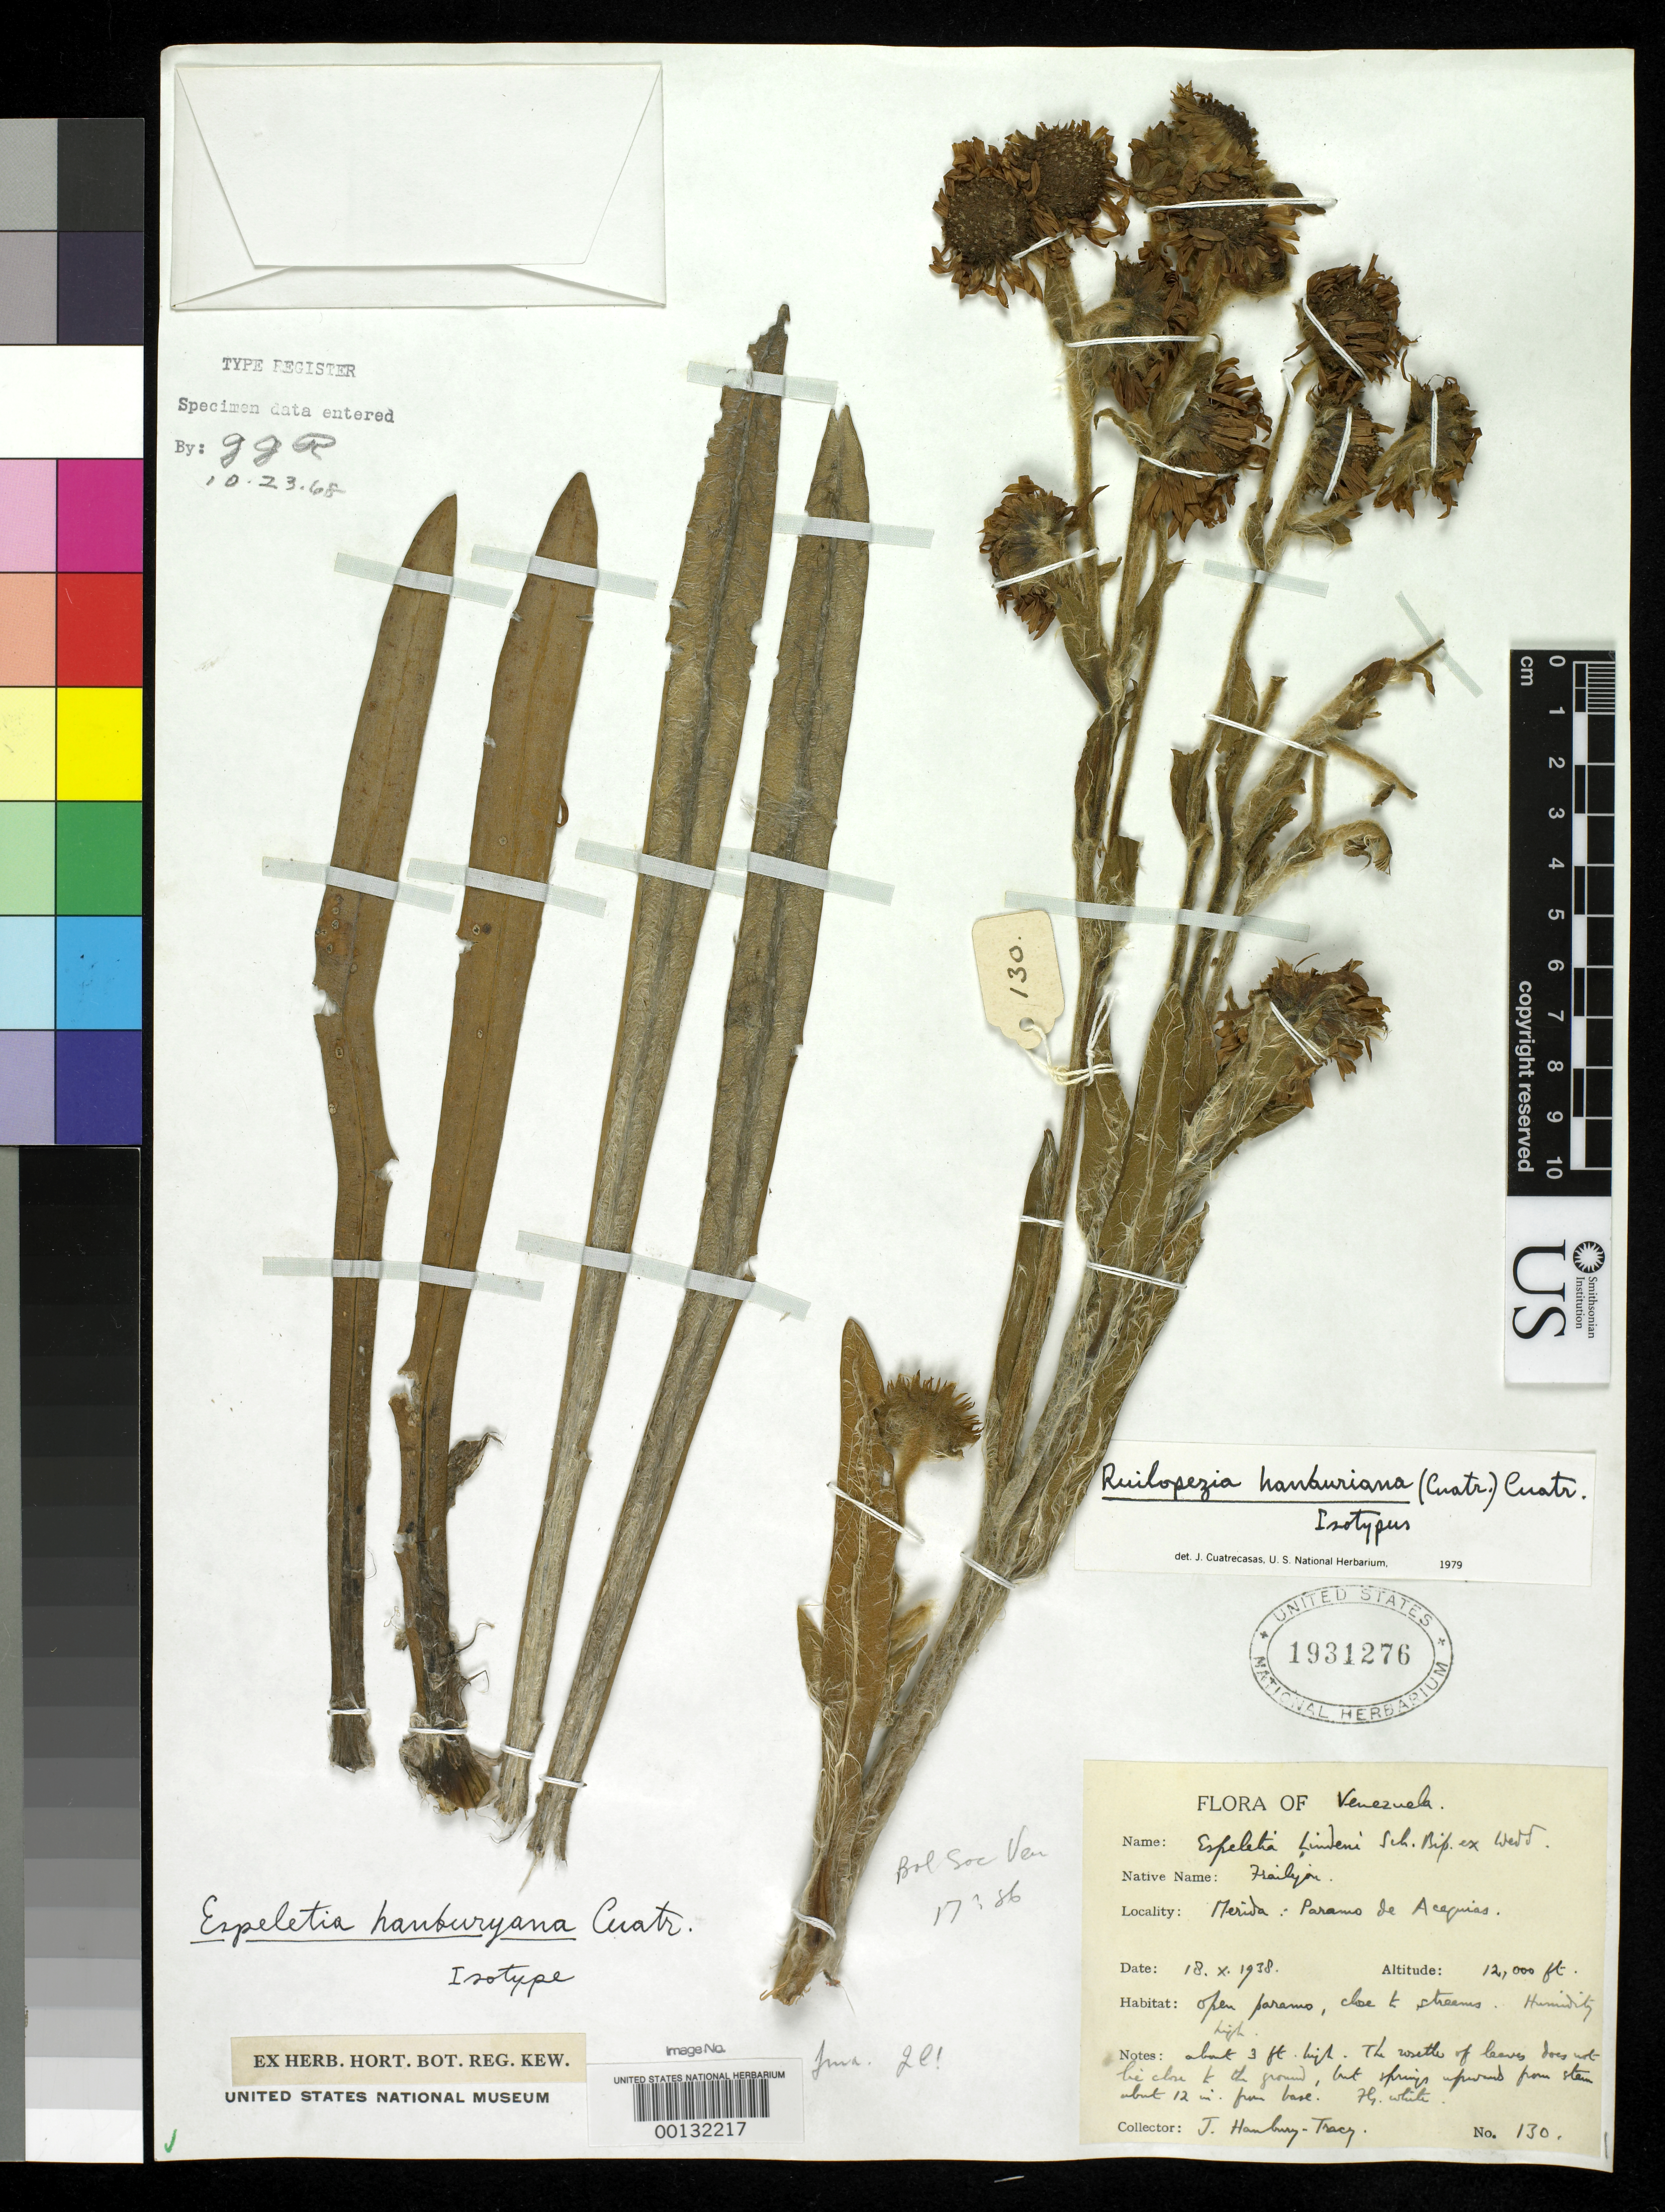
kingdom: Plantae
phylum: Tracheophyta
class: Magnoliopsida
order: Asterales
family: Asteraceae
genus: Espeletia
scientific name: Espeletia hanburyana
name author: Cuatrec.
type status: Holotype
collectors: J. Hanbury-Tracy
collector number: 130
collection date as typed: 18 Oct 1938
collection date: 1938-10-18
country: Venezuela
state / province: Mérida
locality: Páramo de Acequias.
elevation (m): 3658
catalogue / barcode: US 1931276